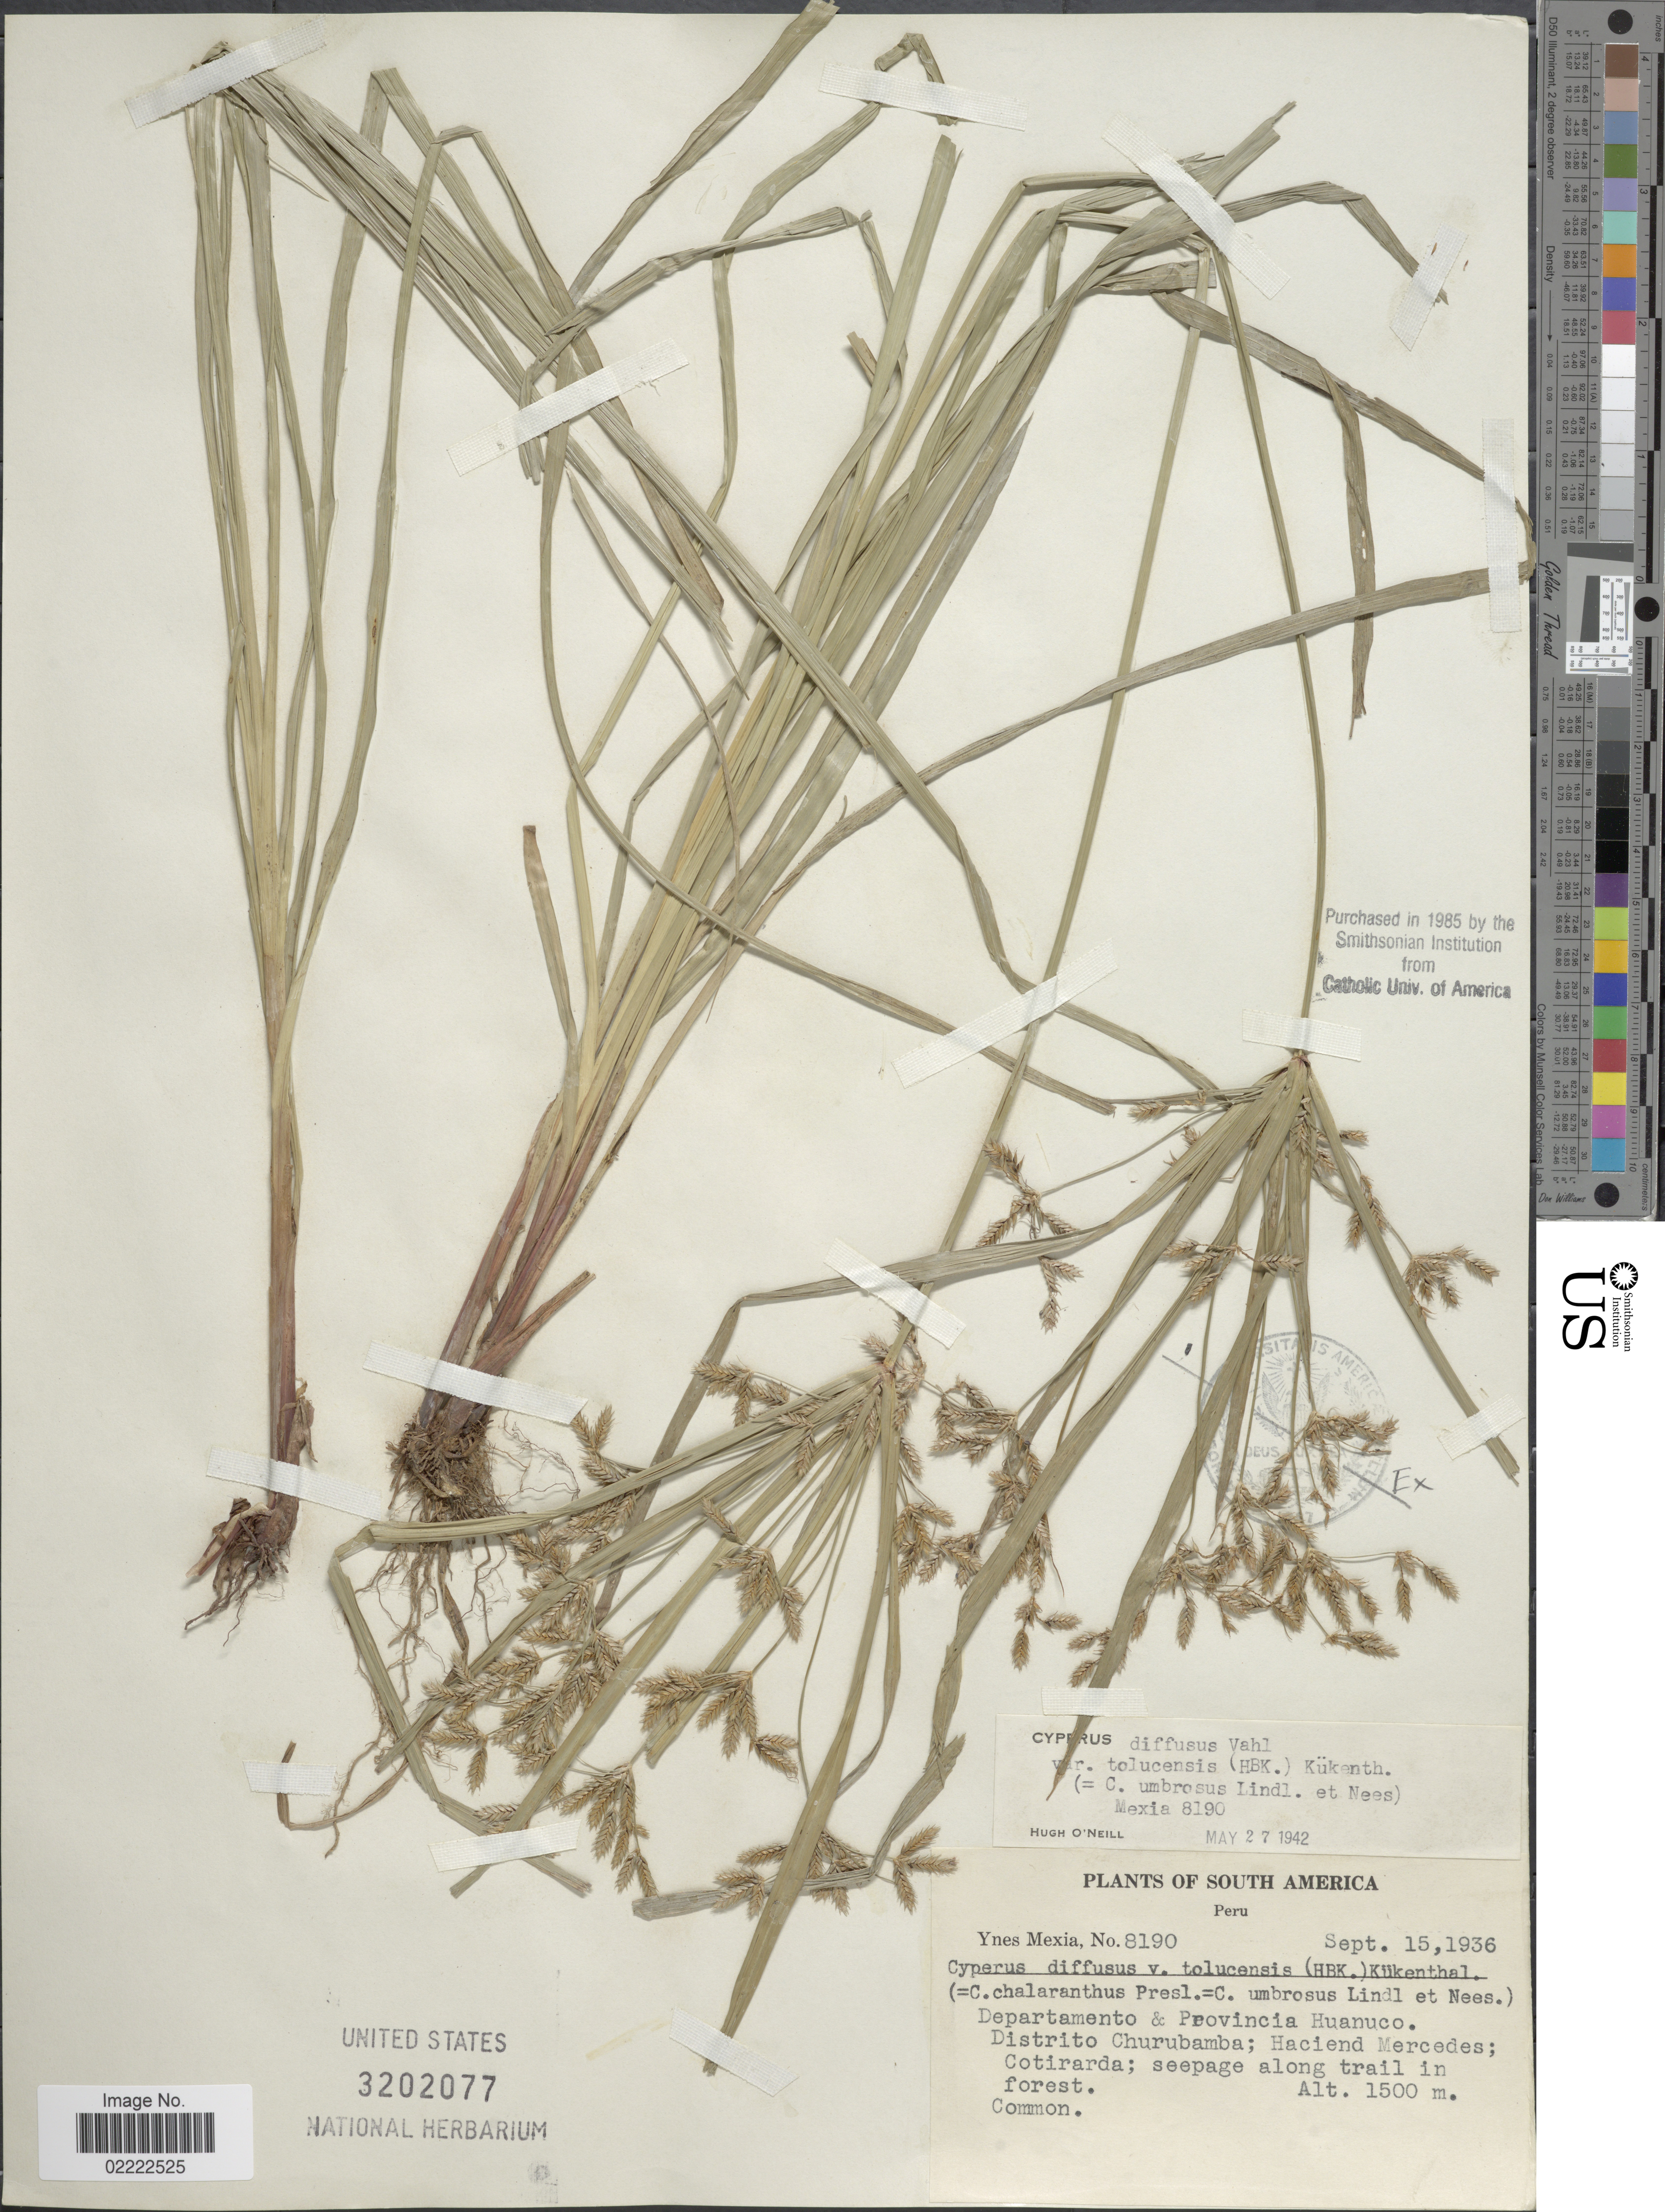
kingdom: Plantae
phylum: Tracheophyta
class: Liliopsida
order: Poales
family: Cyperaceae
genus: Cyperus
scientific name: Cyperus laxus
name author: Lam.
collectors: Y. Mexia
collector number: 8190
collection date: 1936-09-15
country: Peru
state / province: Huánuco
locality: Departamento & Provincia Huanuco, Distrito Churbamba; Haciend Mercedes; Cotirarda; seepage along trail in forest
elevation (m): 1500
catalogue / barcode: US 3202077